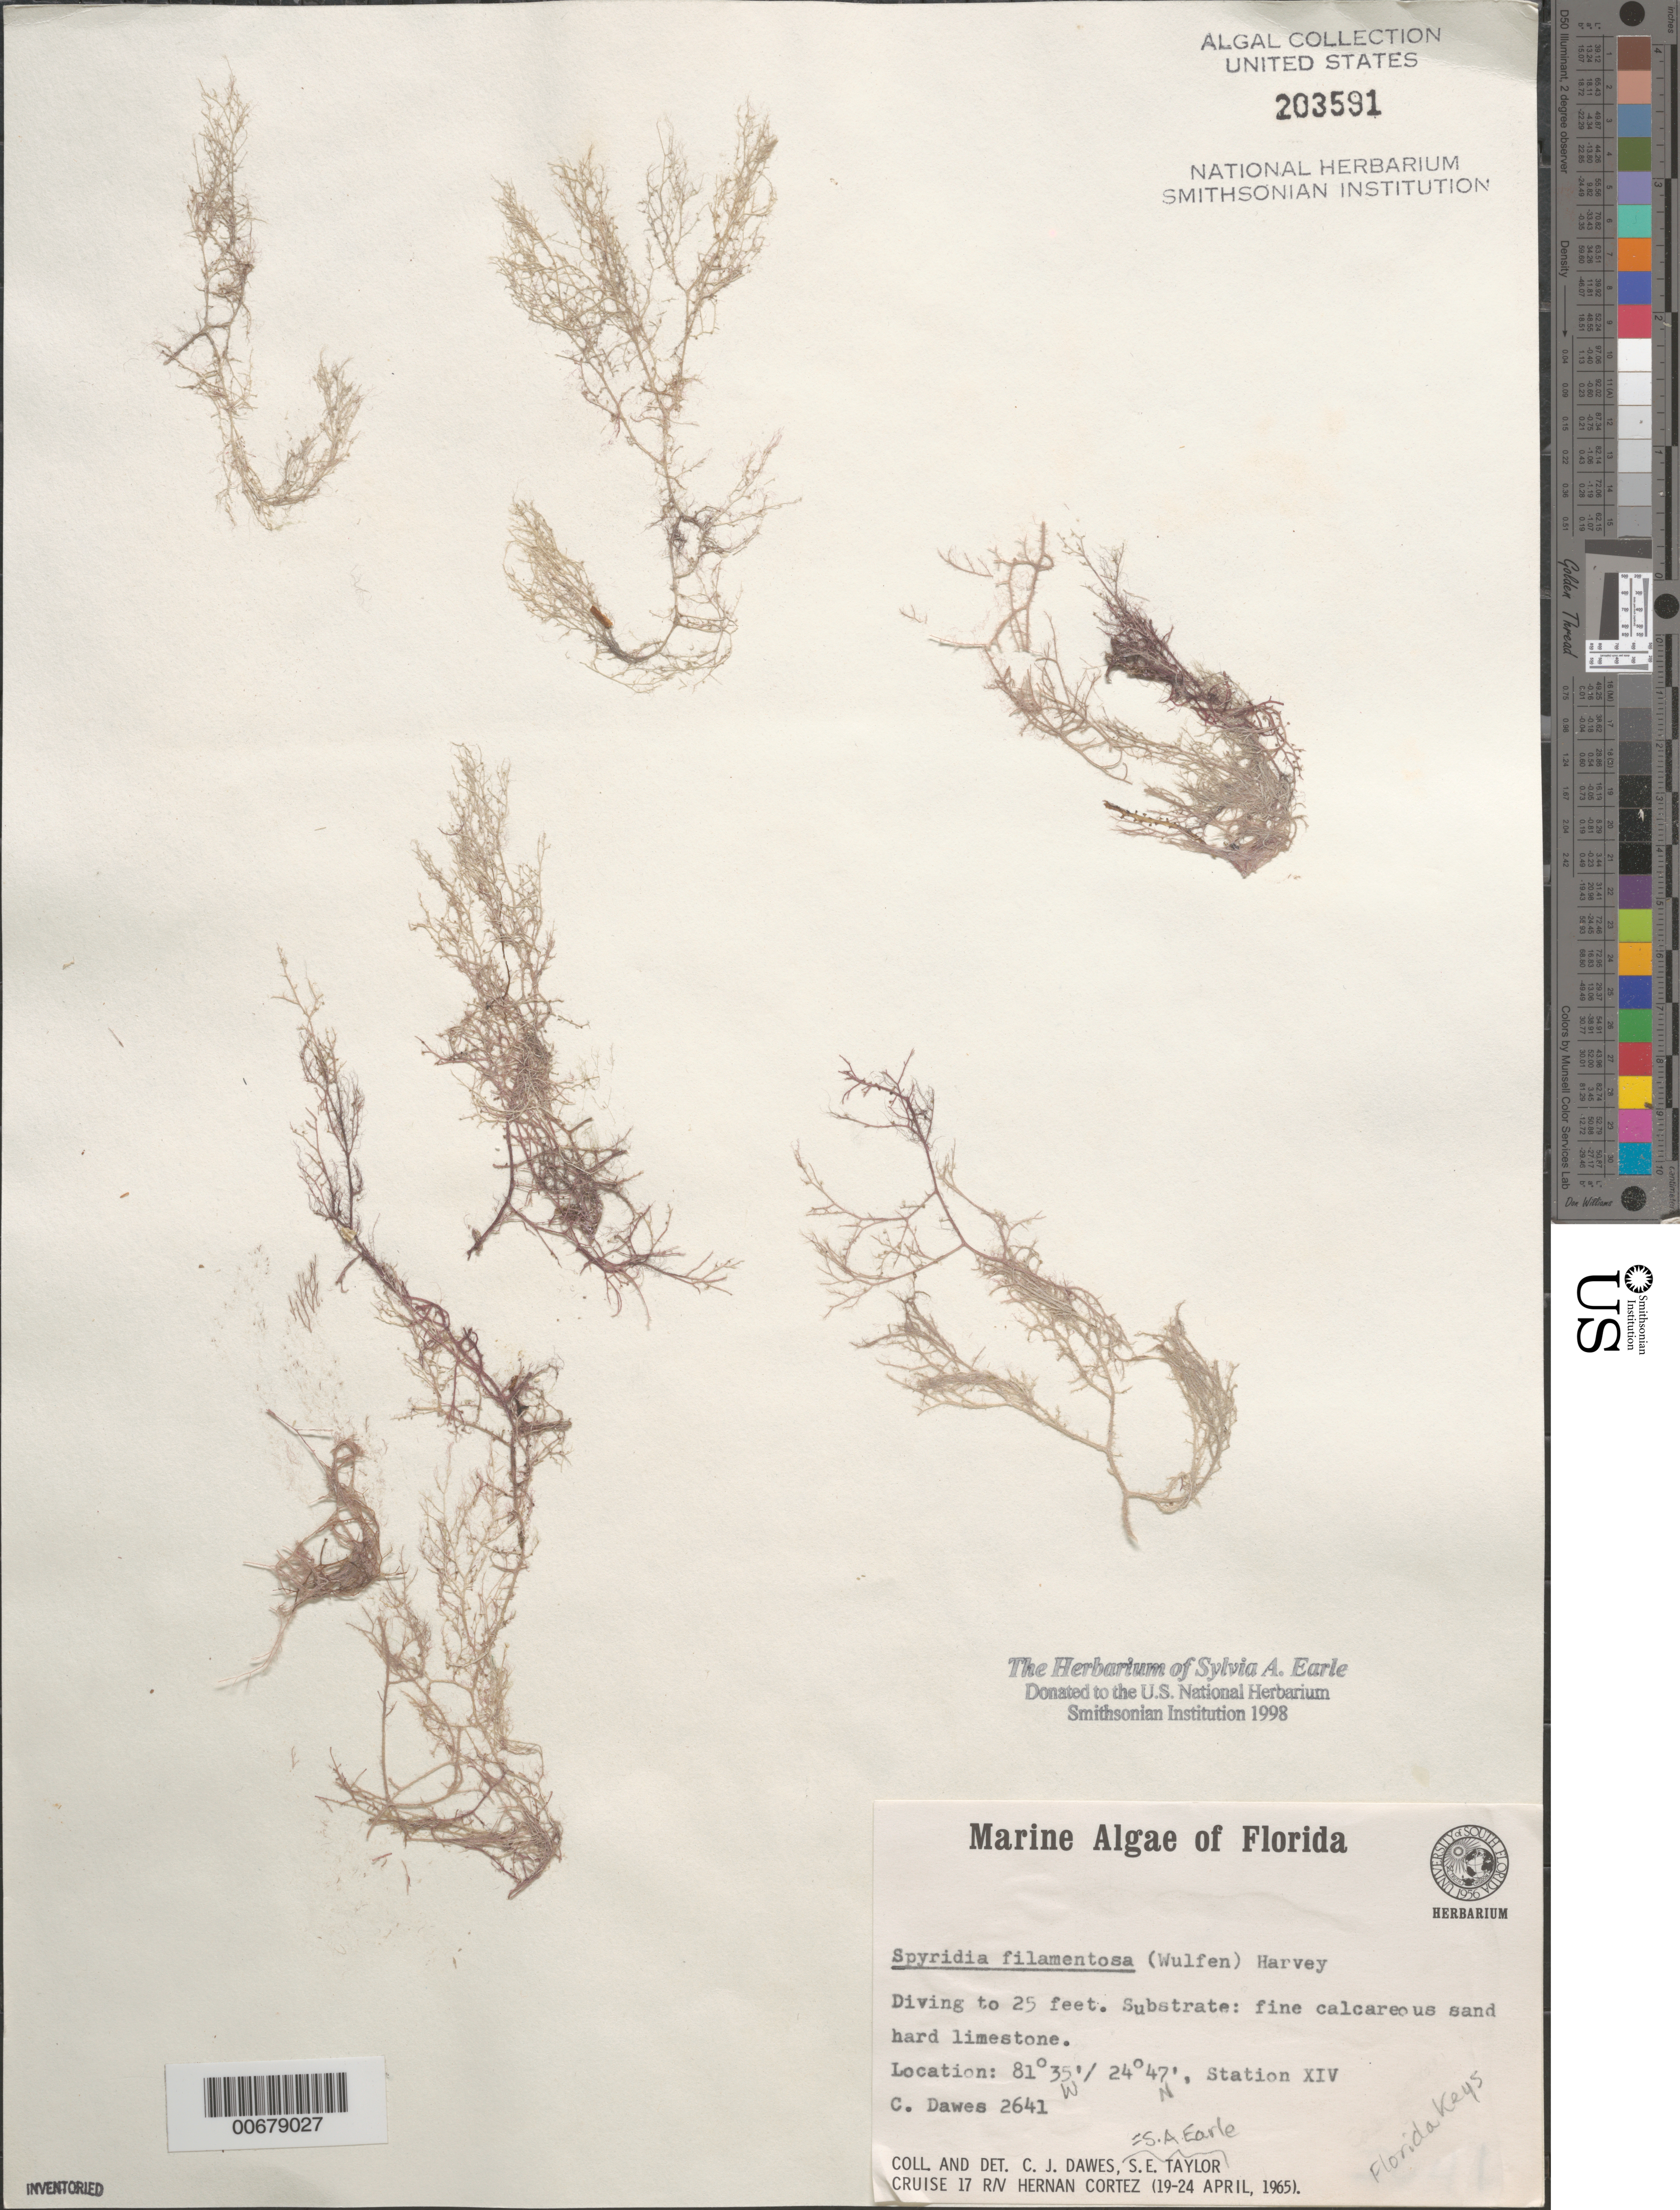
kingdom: Plantae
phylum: Rhodophyta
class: Florideophyceae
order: Ceramiales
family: Spyridiaceae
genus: Spyridia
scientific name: Spyridia filamentosa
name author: (Wulfen) Harv.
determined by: Dawes, C. J.; Earle, S. A.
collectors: C. Dawes & S. A. Earle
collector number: CJD 2641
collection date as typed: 19 Apr 1965 to 24 Apr 1965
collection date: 1965-04-19/1965-04-24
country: United States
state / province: Florida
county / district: Monroe County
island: Florida Keys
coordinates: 24 47' N, 81 35' W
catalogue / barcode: US 203591